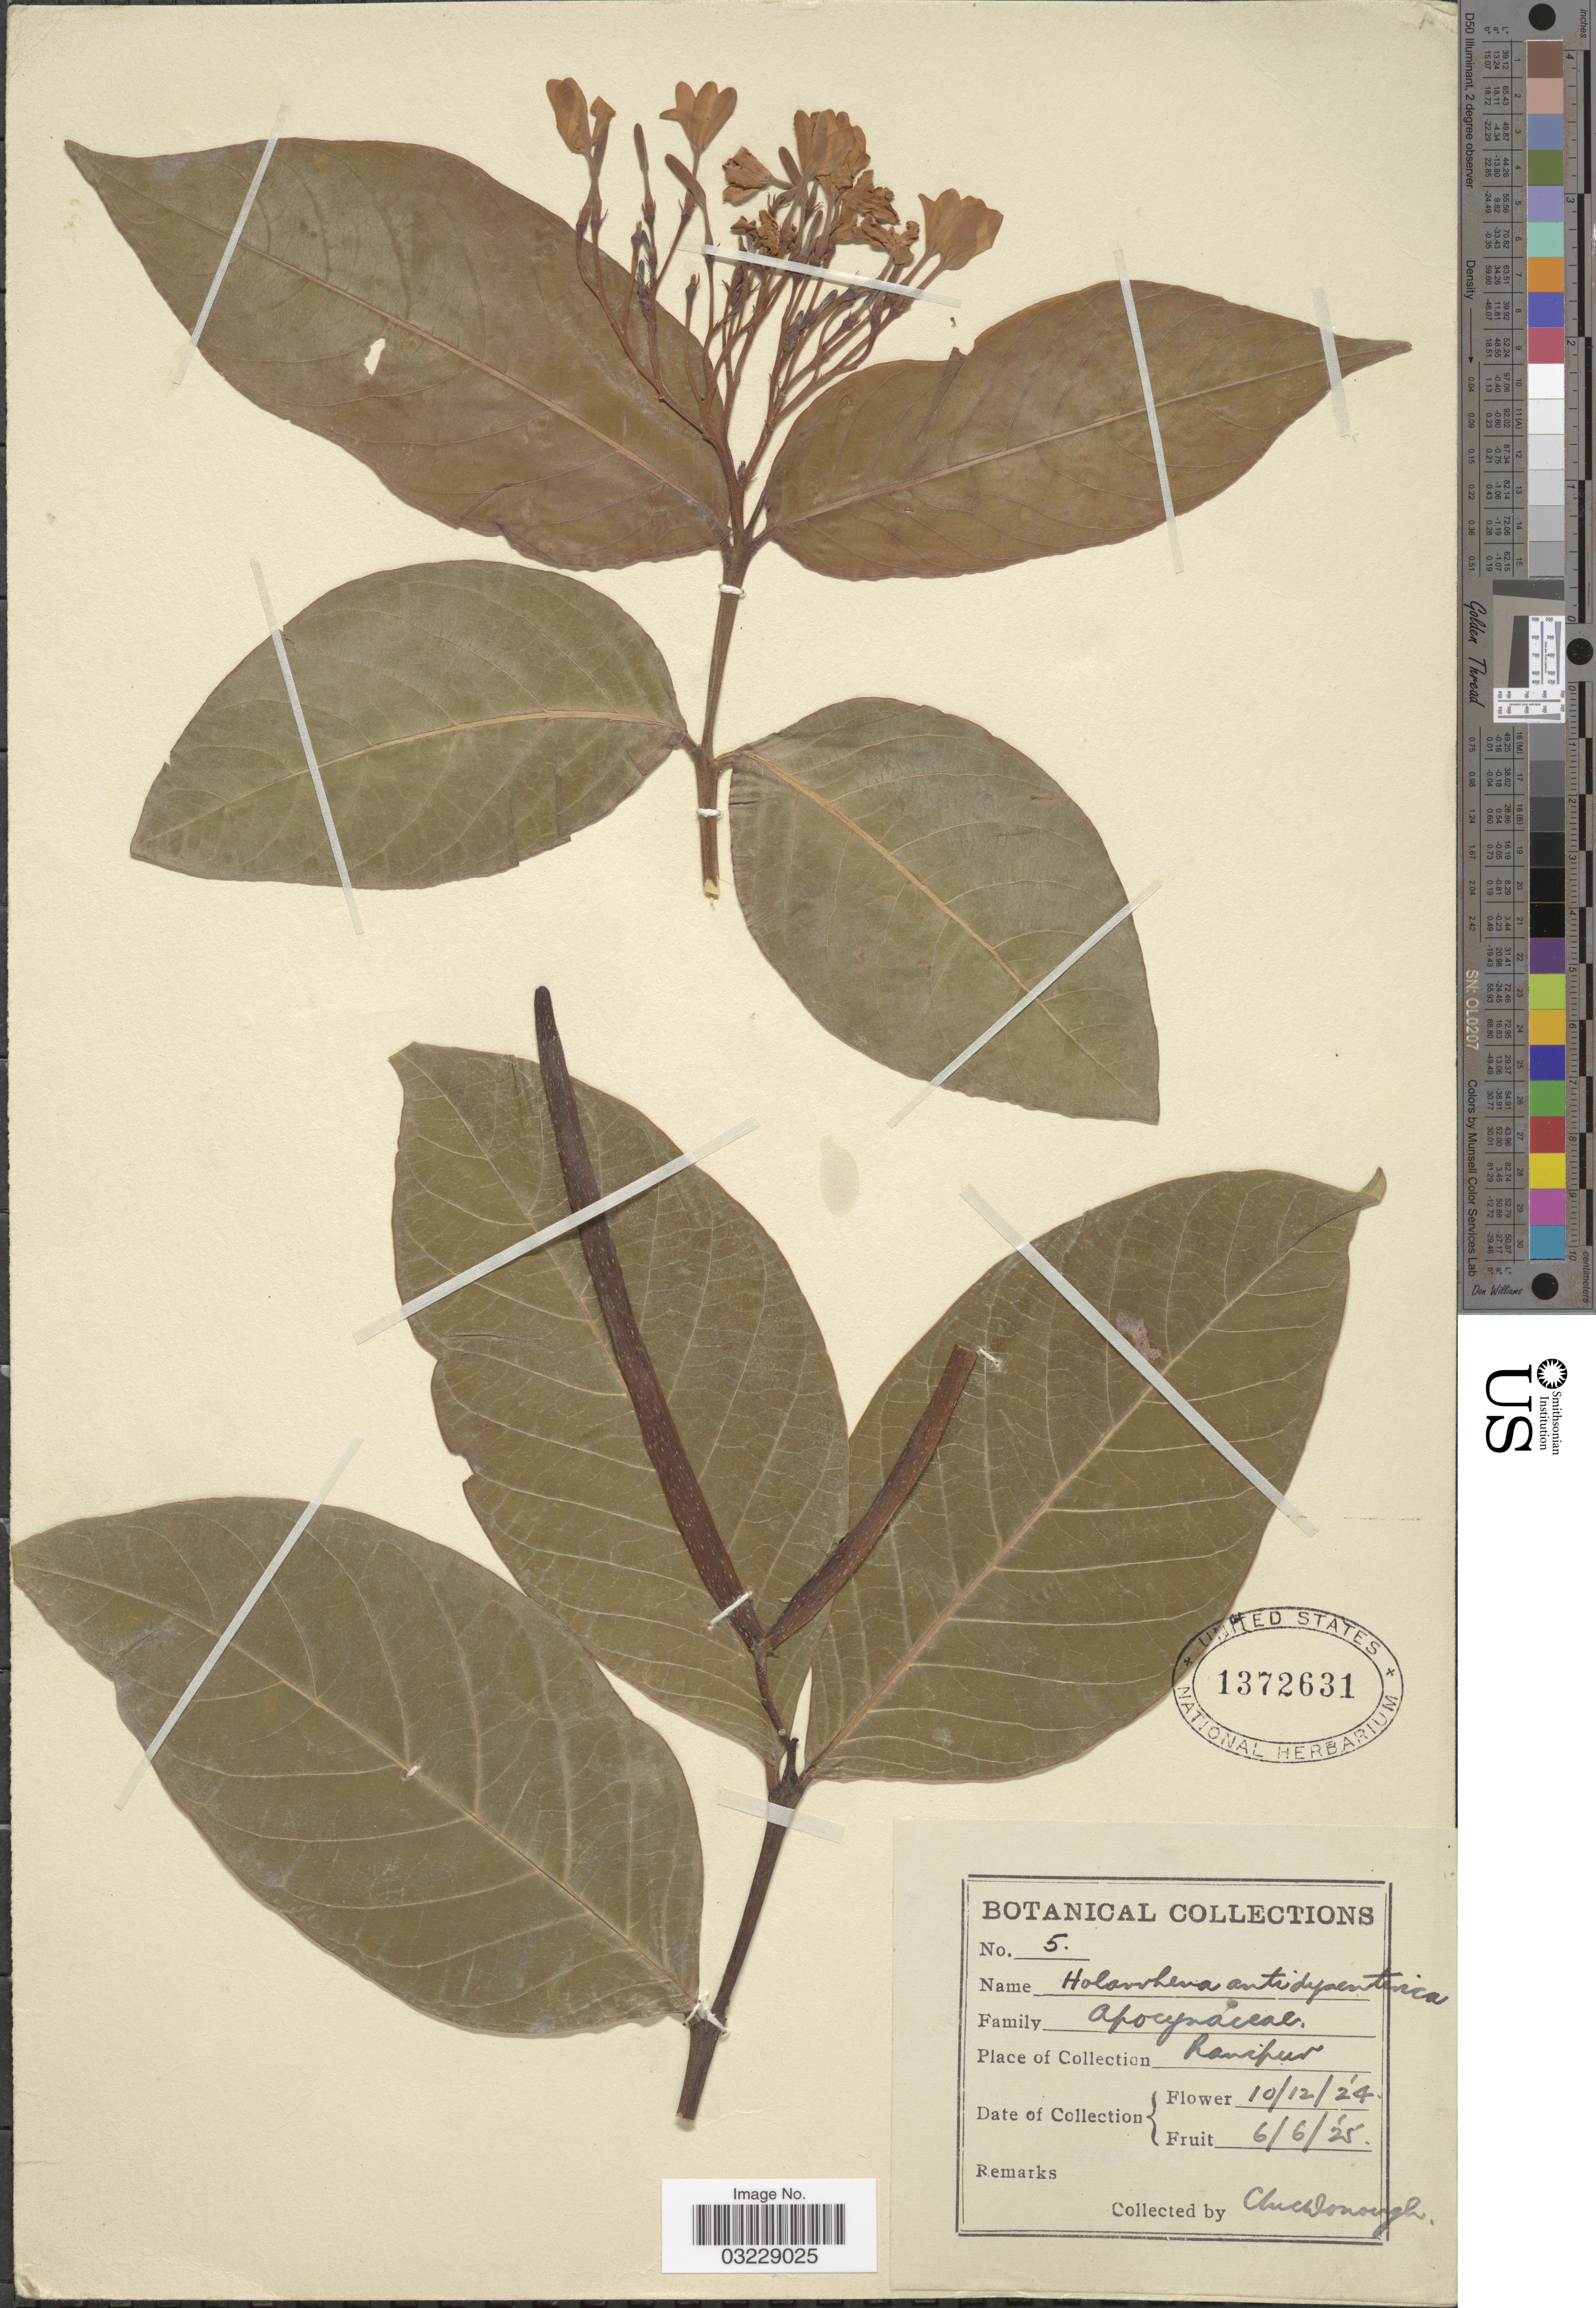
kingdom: Plantae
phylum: Tracheophyta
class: Magnoliopsida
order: Gentianales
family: Apocynaceae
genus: Holarrhena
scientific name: Holarrhena pubescens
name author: (Buch.-Ham.) Wall. ex G. Don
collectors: McDonough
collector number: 5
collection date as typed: Transcribed d/m/y: 10/12/24 to 6/6/25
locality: Ranipur.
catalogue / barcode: US 1372631